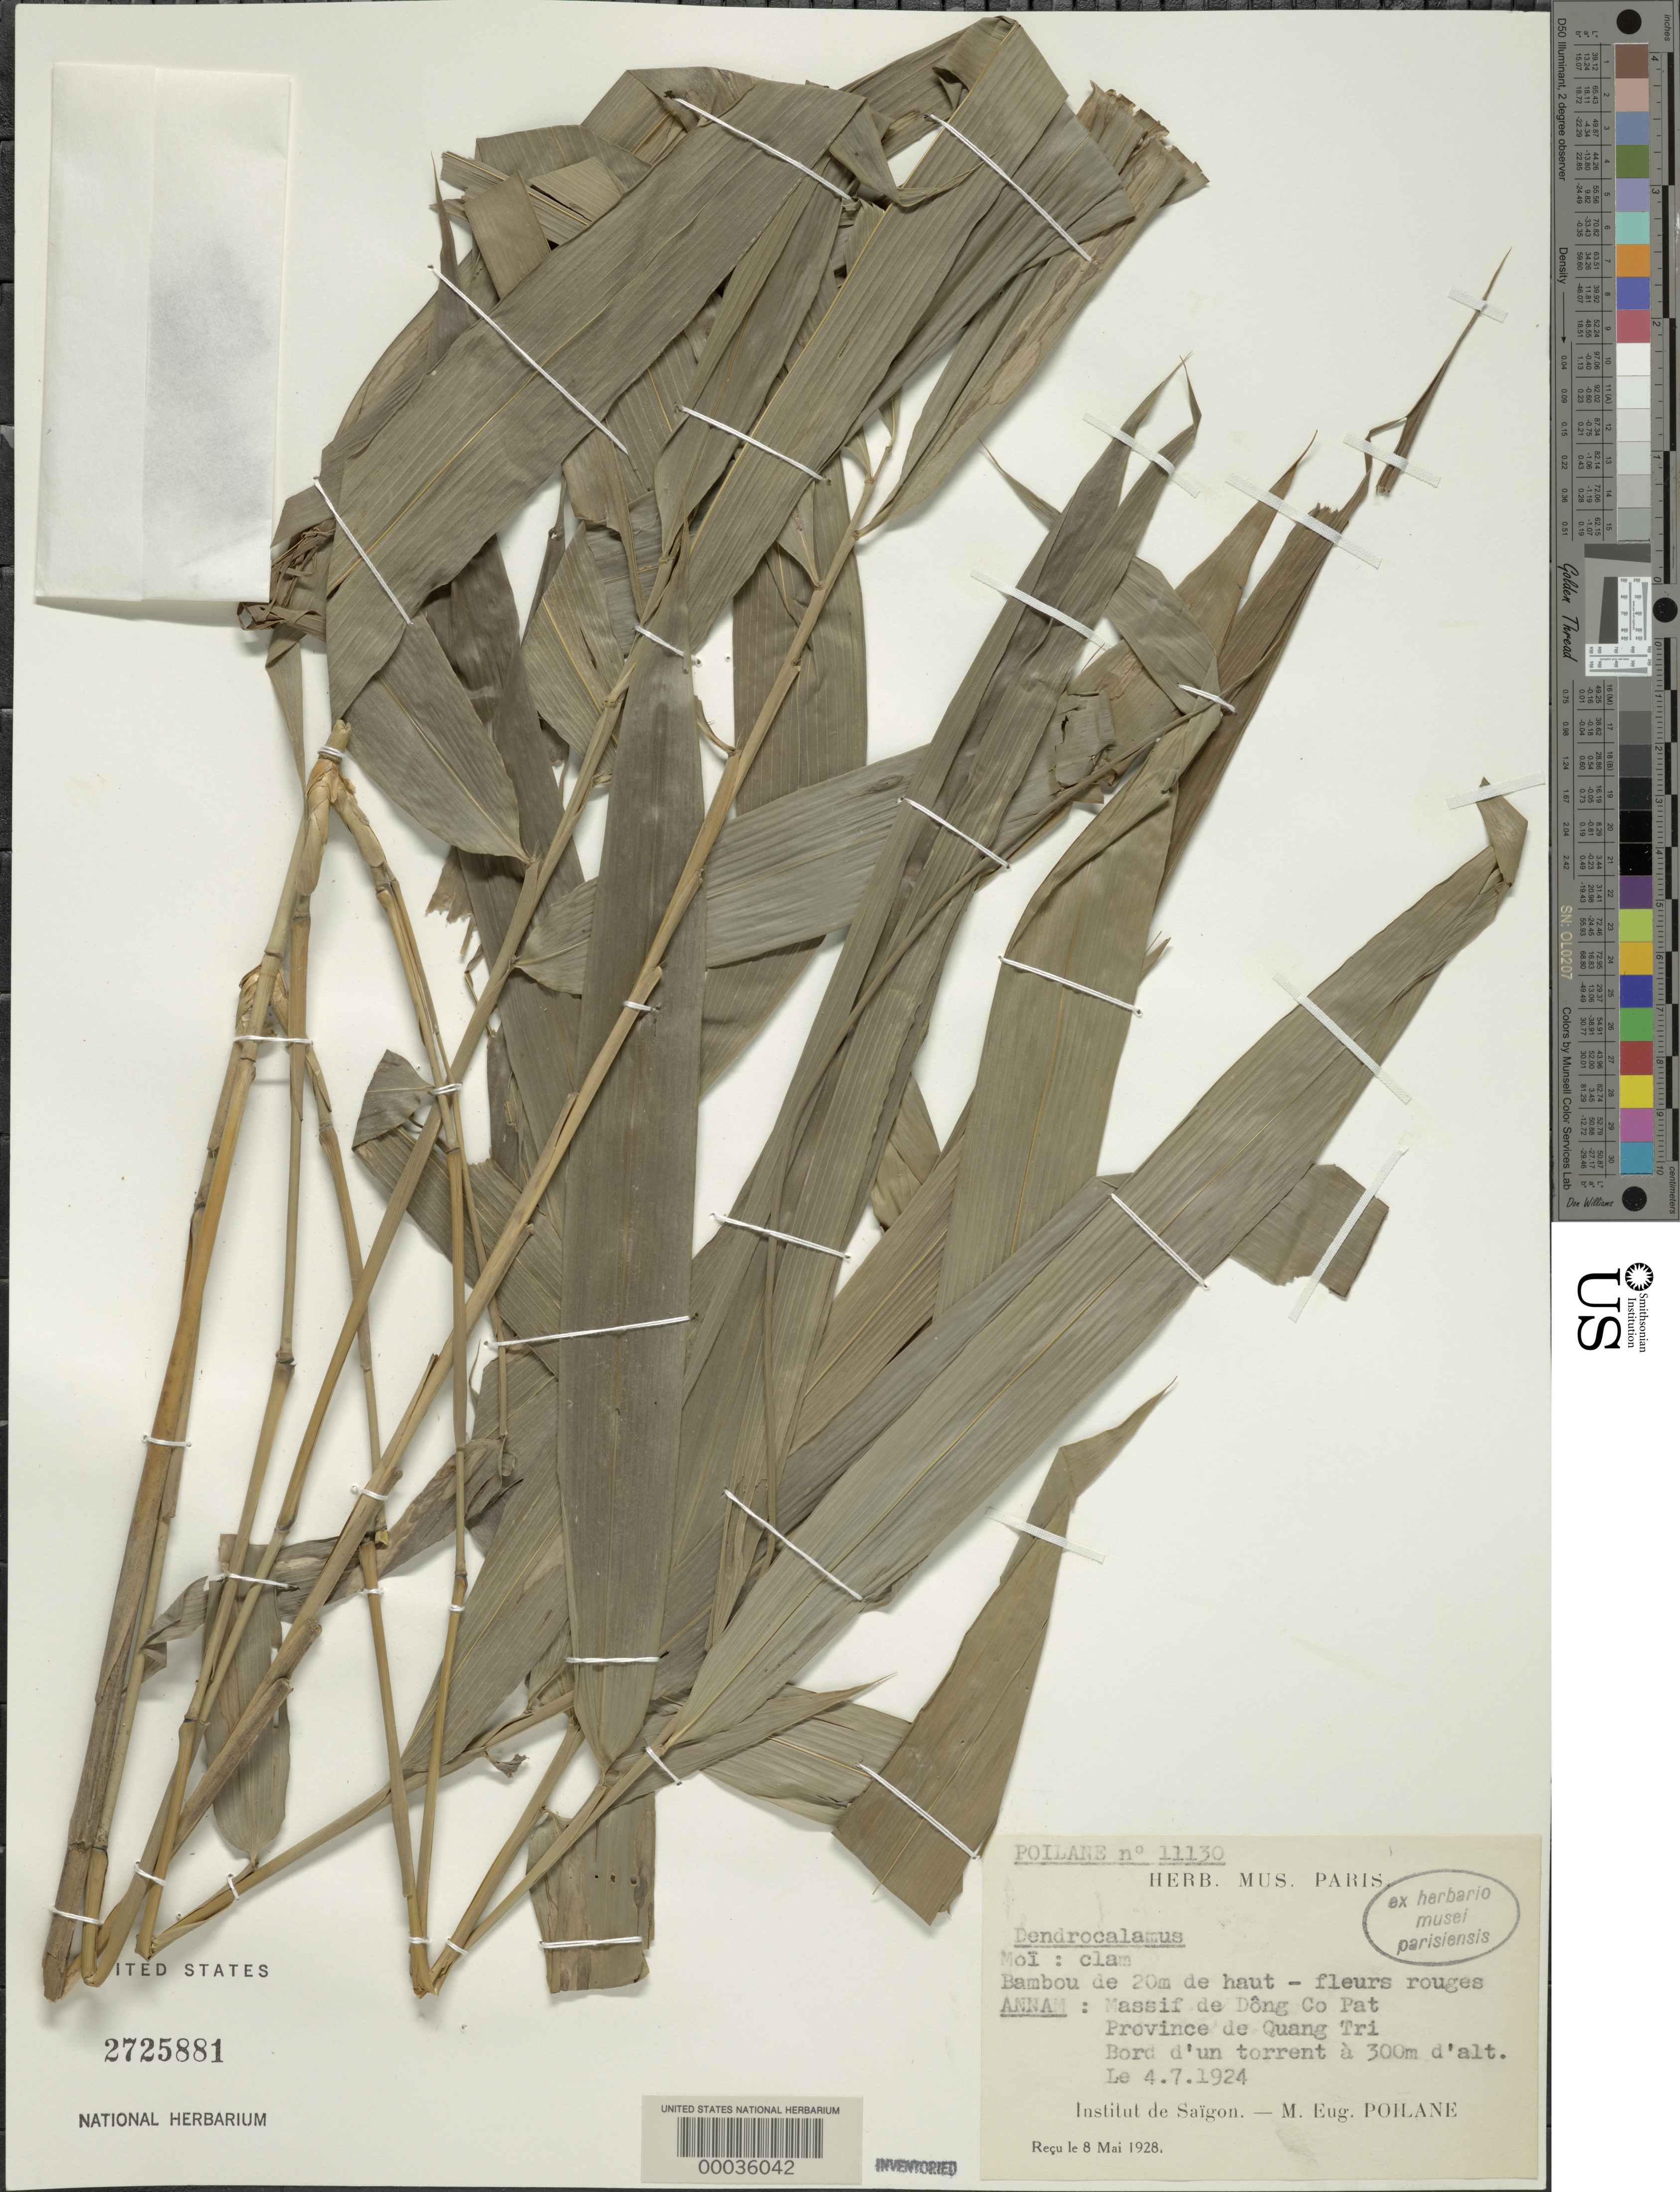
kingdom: Plantae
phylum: Tracheophyta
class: Liliopsida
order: Poales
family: Poaceae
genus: Dendrocalamus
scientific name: Dendrocalamus sp.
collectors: M. Poilane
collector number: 11130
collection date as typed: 08 May 1928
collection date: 1928-05-08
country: Vietnam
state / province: Quang Tri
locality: Annam, massif de dong co pat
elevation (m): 300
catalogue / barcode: US 2725881